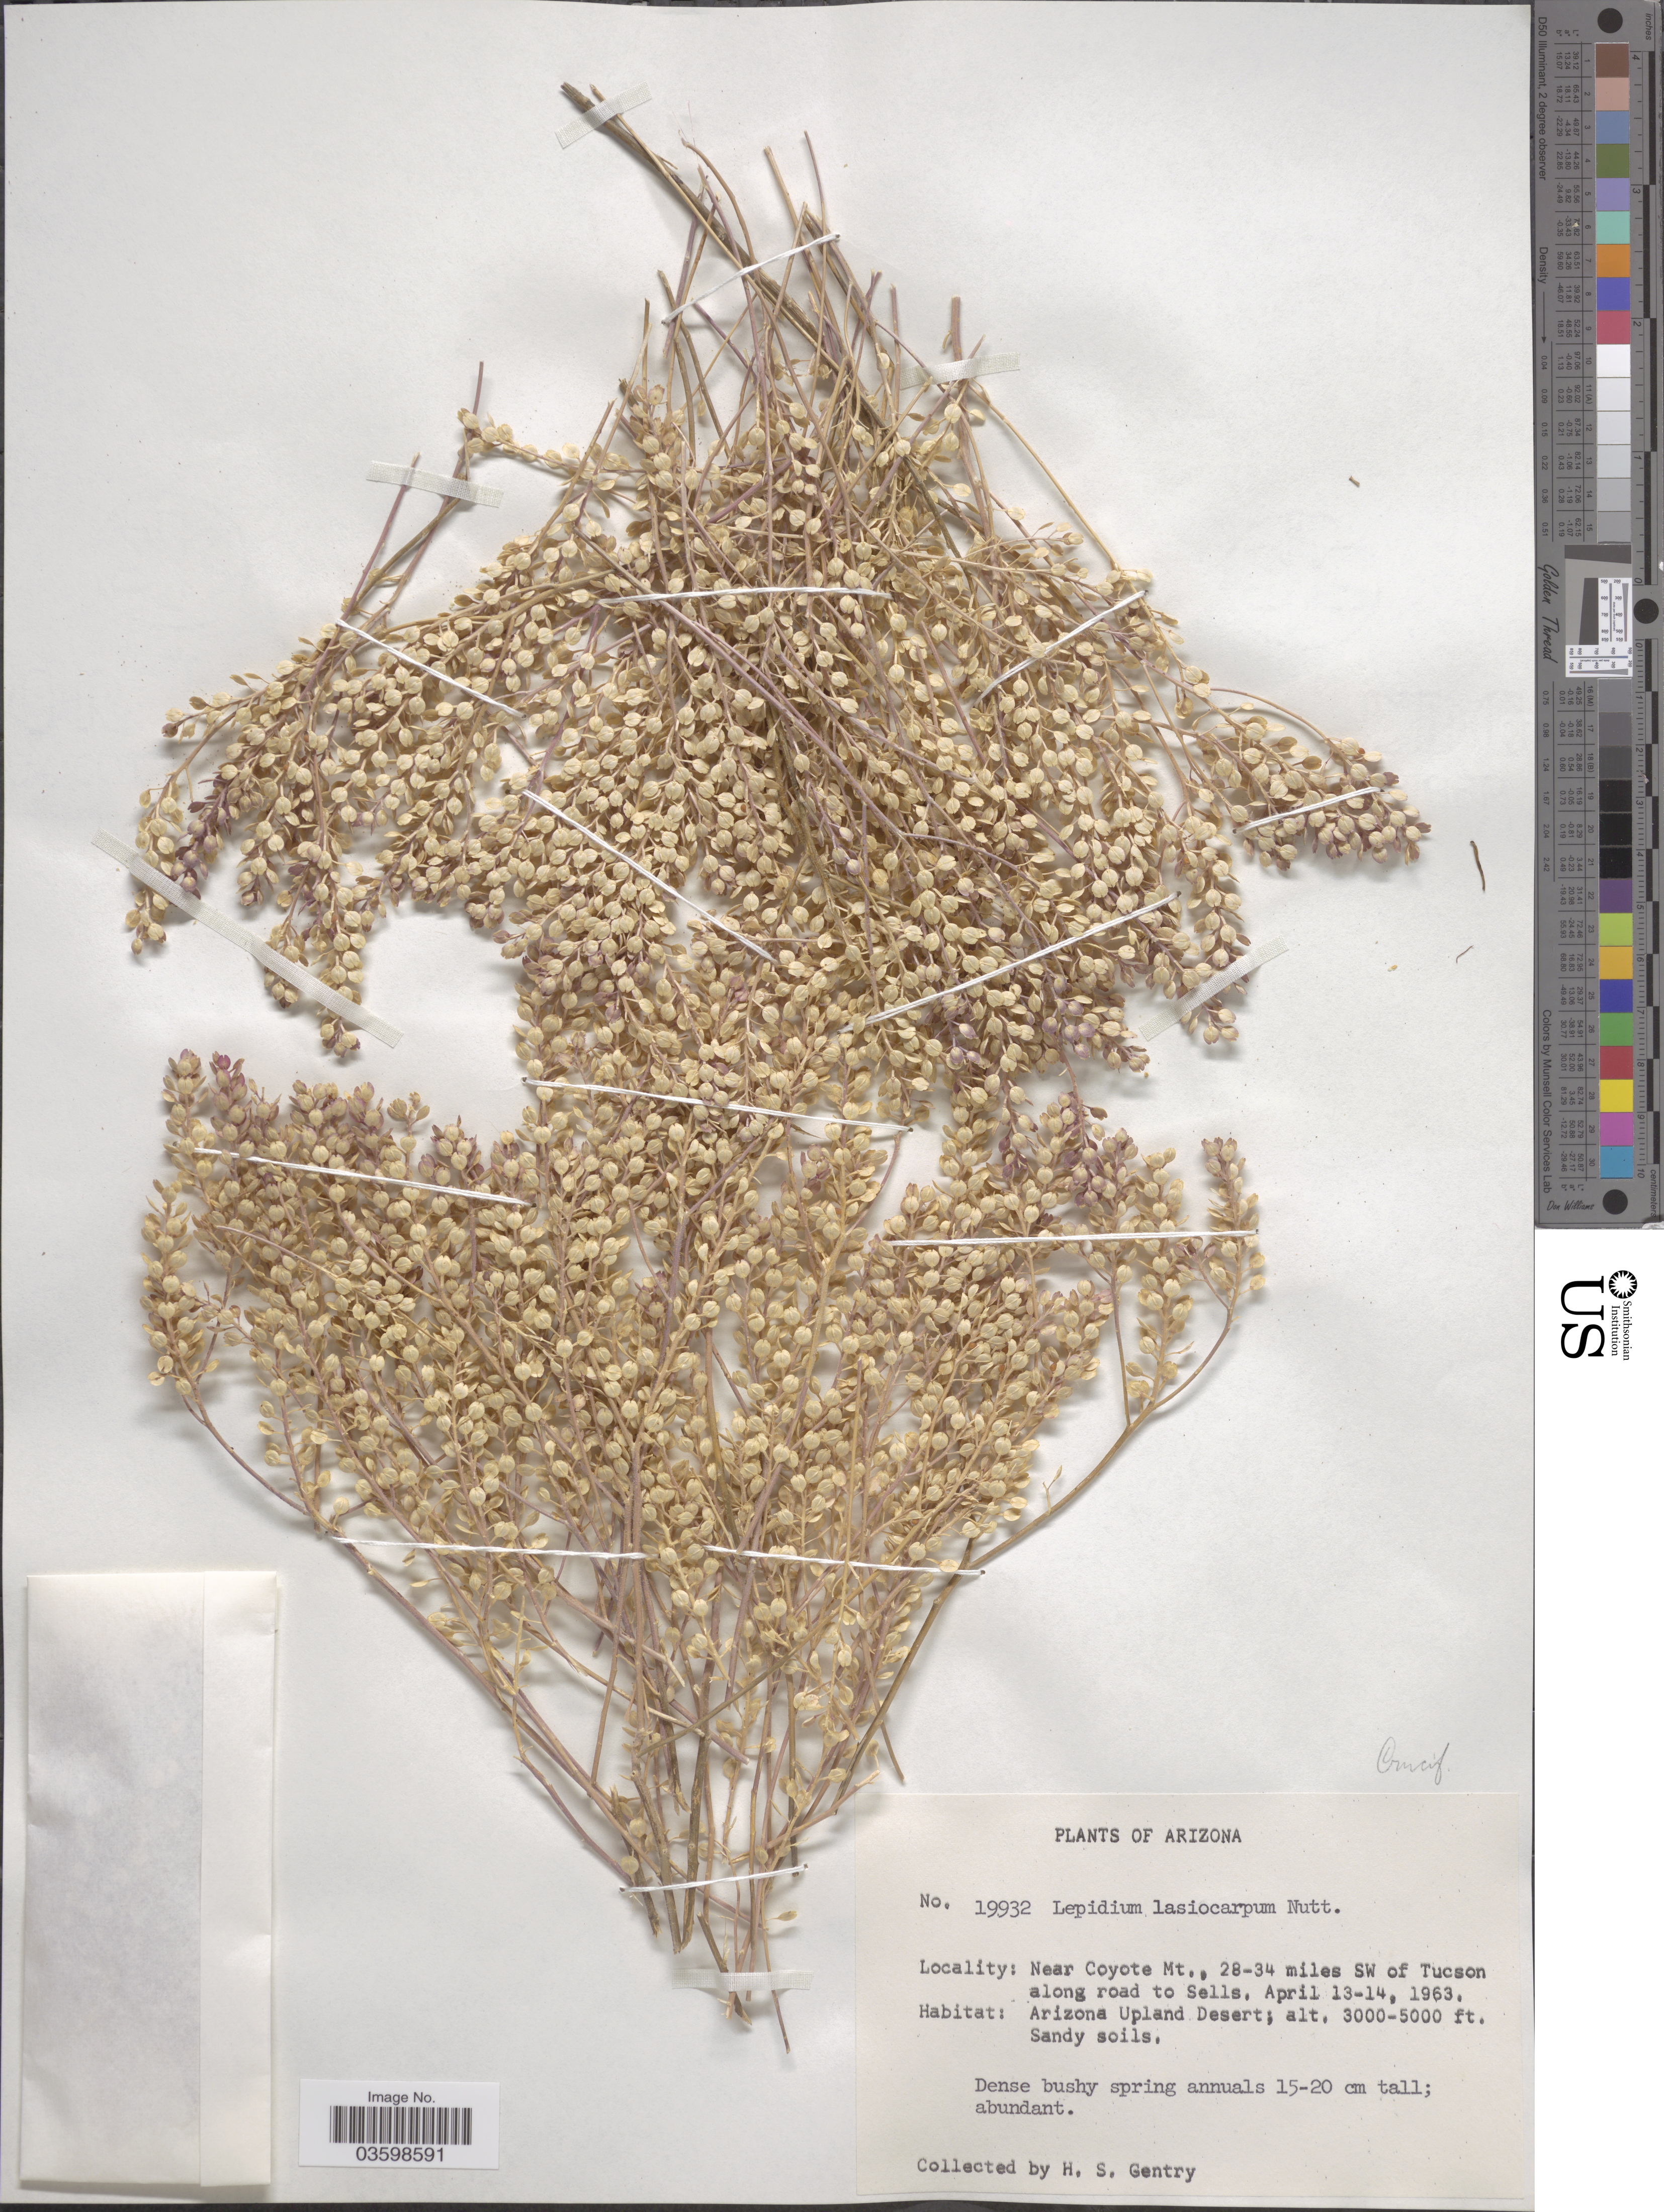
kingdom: Plantae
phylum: Tracheophyta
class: Magnoliopsida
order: Brassicales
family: Brassicaceae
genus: Lepidium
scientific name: Lepidium lasiocarpum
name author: Nutt.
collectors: H. S. Gentry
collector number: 19932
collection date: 1963-04-13/1963-04-14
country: United States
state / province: Arizona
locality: Near Coyote Mt., 28-34 miles SW of Tucson along road to Sells. Arizona Upland Desert.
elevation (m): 914